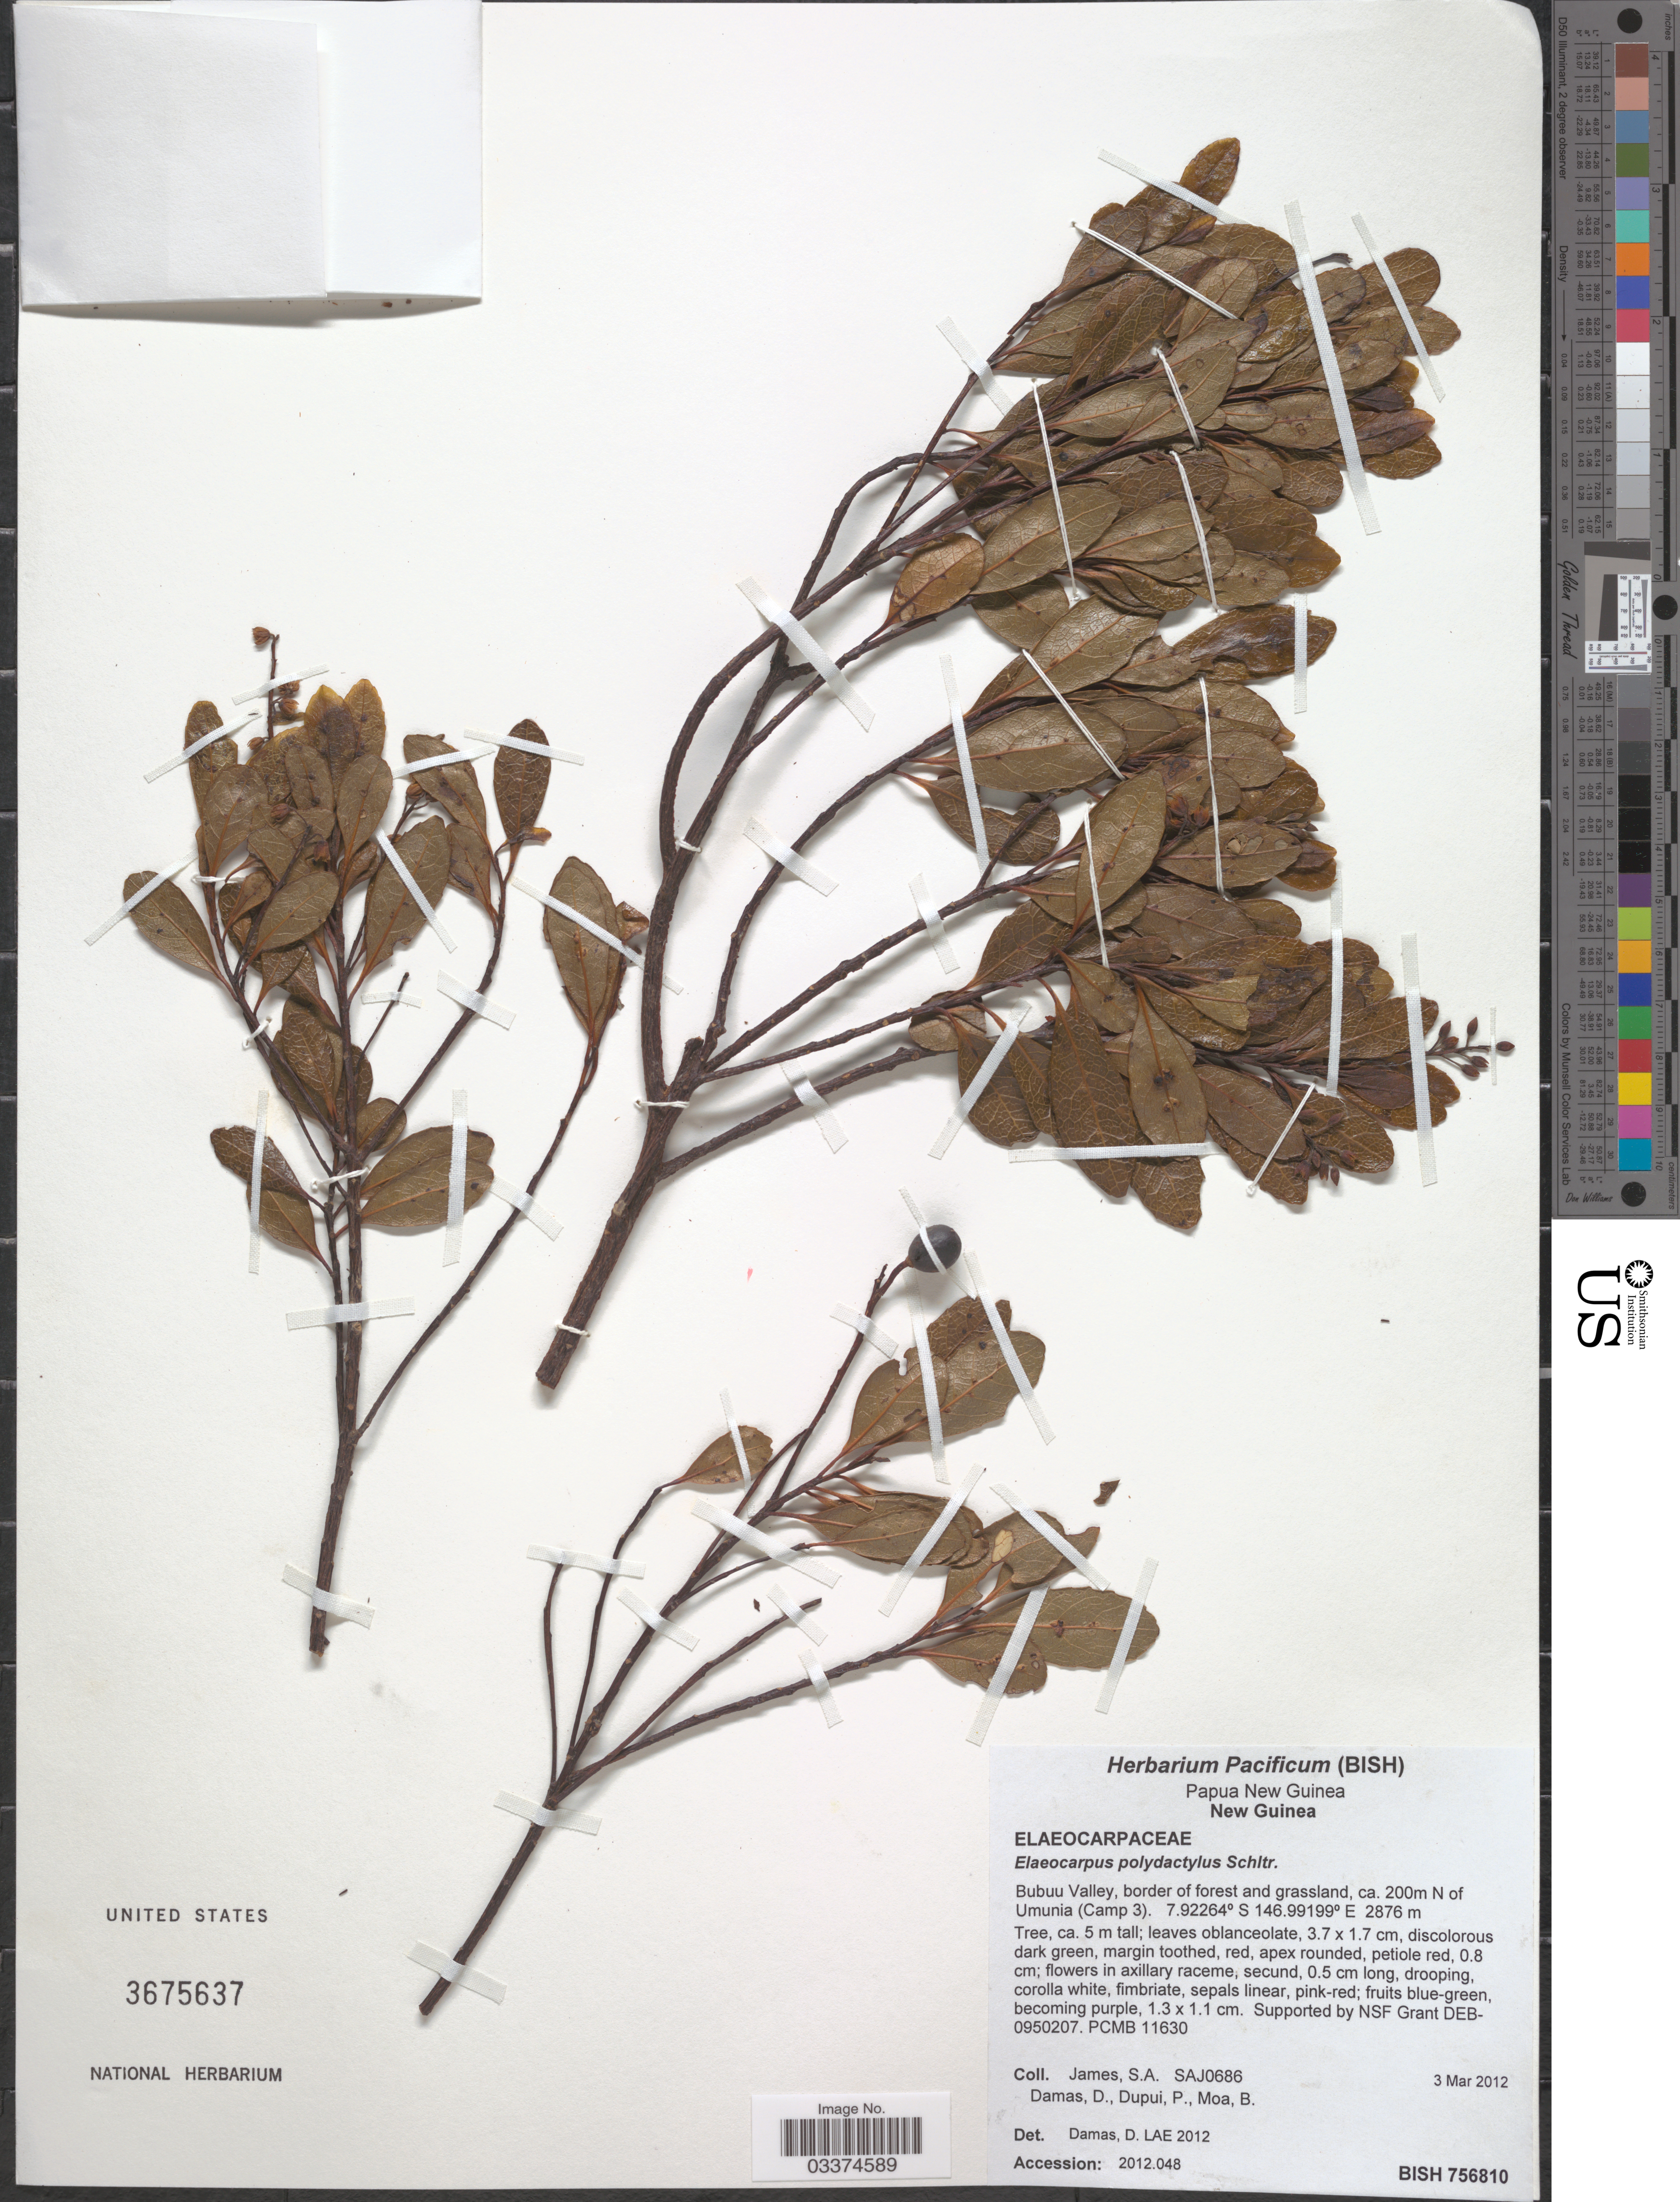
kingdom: Plantae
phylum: Tracheophyta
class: Magnoliopsida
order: Oxalidales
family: Elaeocarpaceae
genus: Elaeocarpus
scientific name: Elaeocarpus polydactylus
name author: Schltr.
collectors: S. James, D. Damas, P. Dupui & B. Moa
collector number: SAJ0686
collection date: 2012-03-03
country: Papua New Guinea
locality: New Guinea, Bubuu Valley, border of forest and grassland, ca. 200m N of Umunia (Camp 3).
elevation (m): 2876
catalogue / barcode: US 3675637